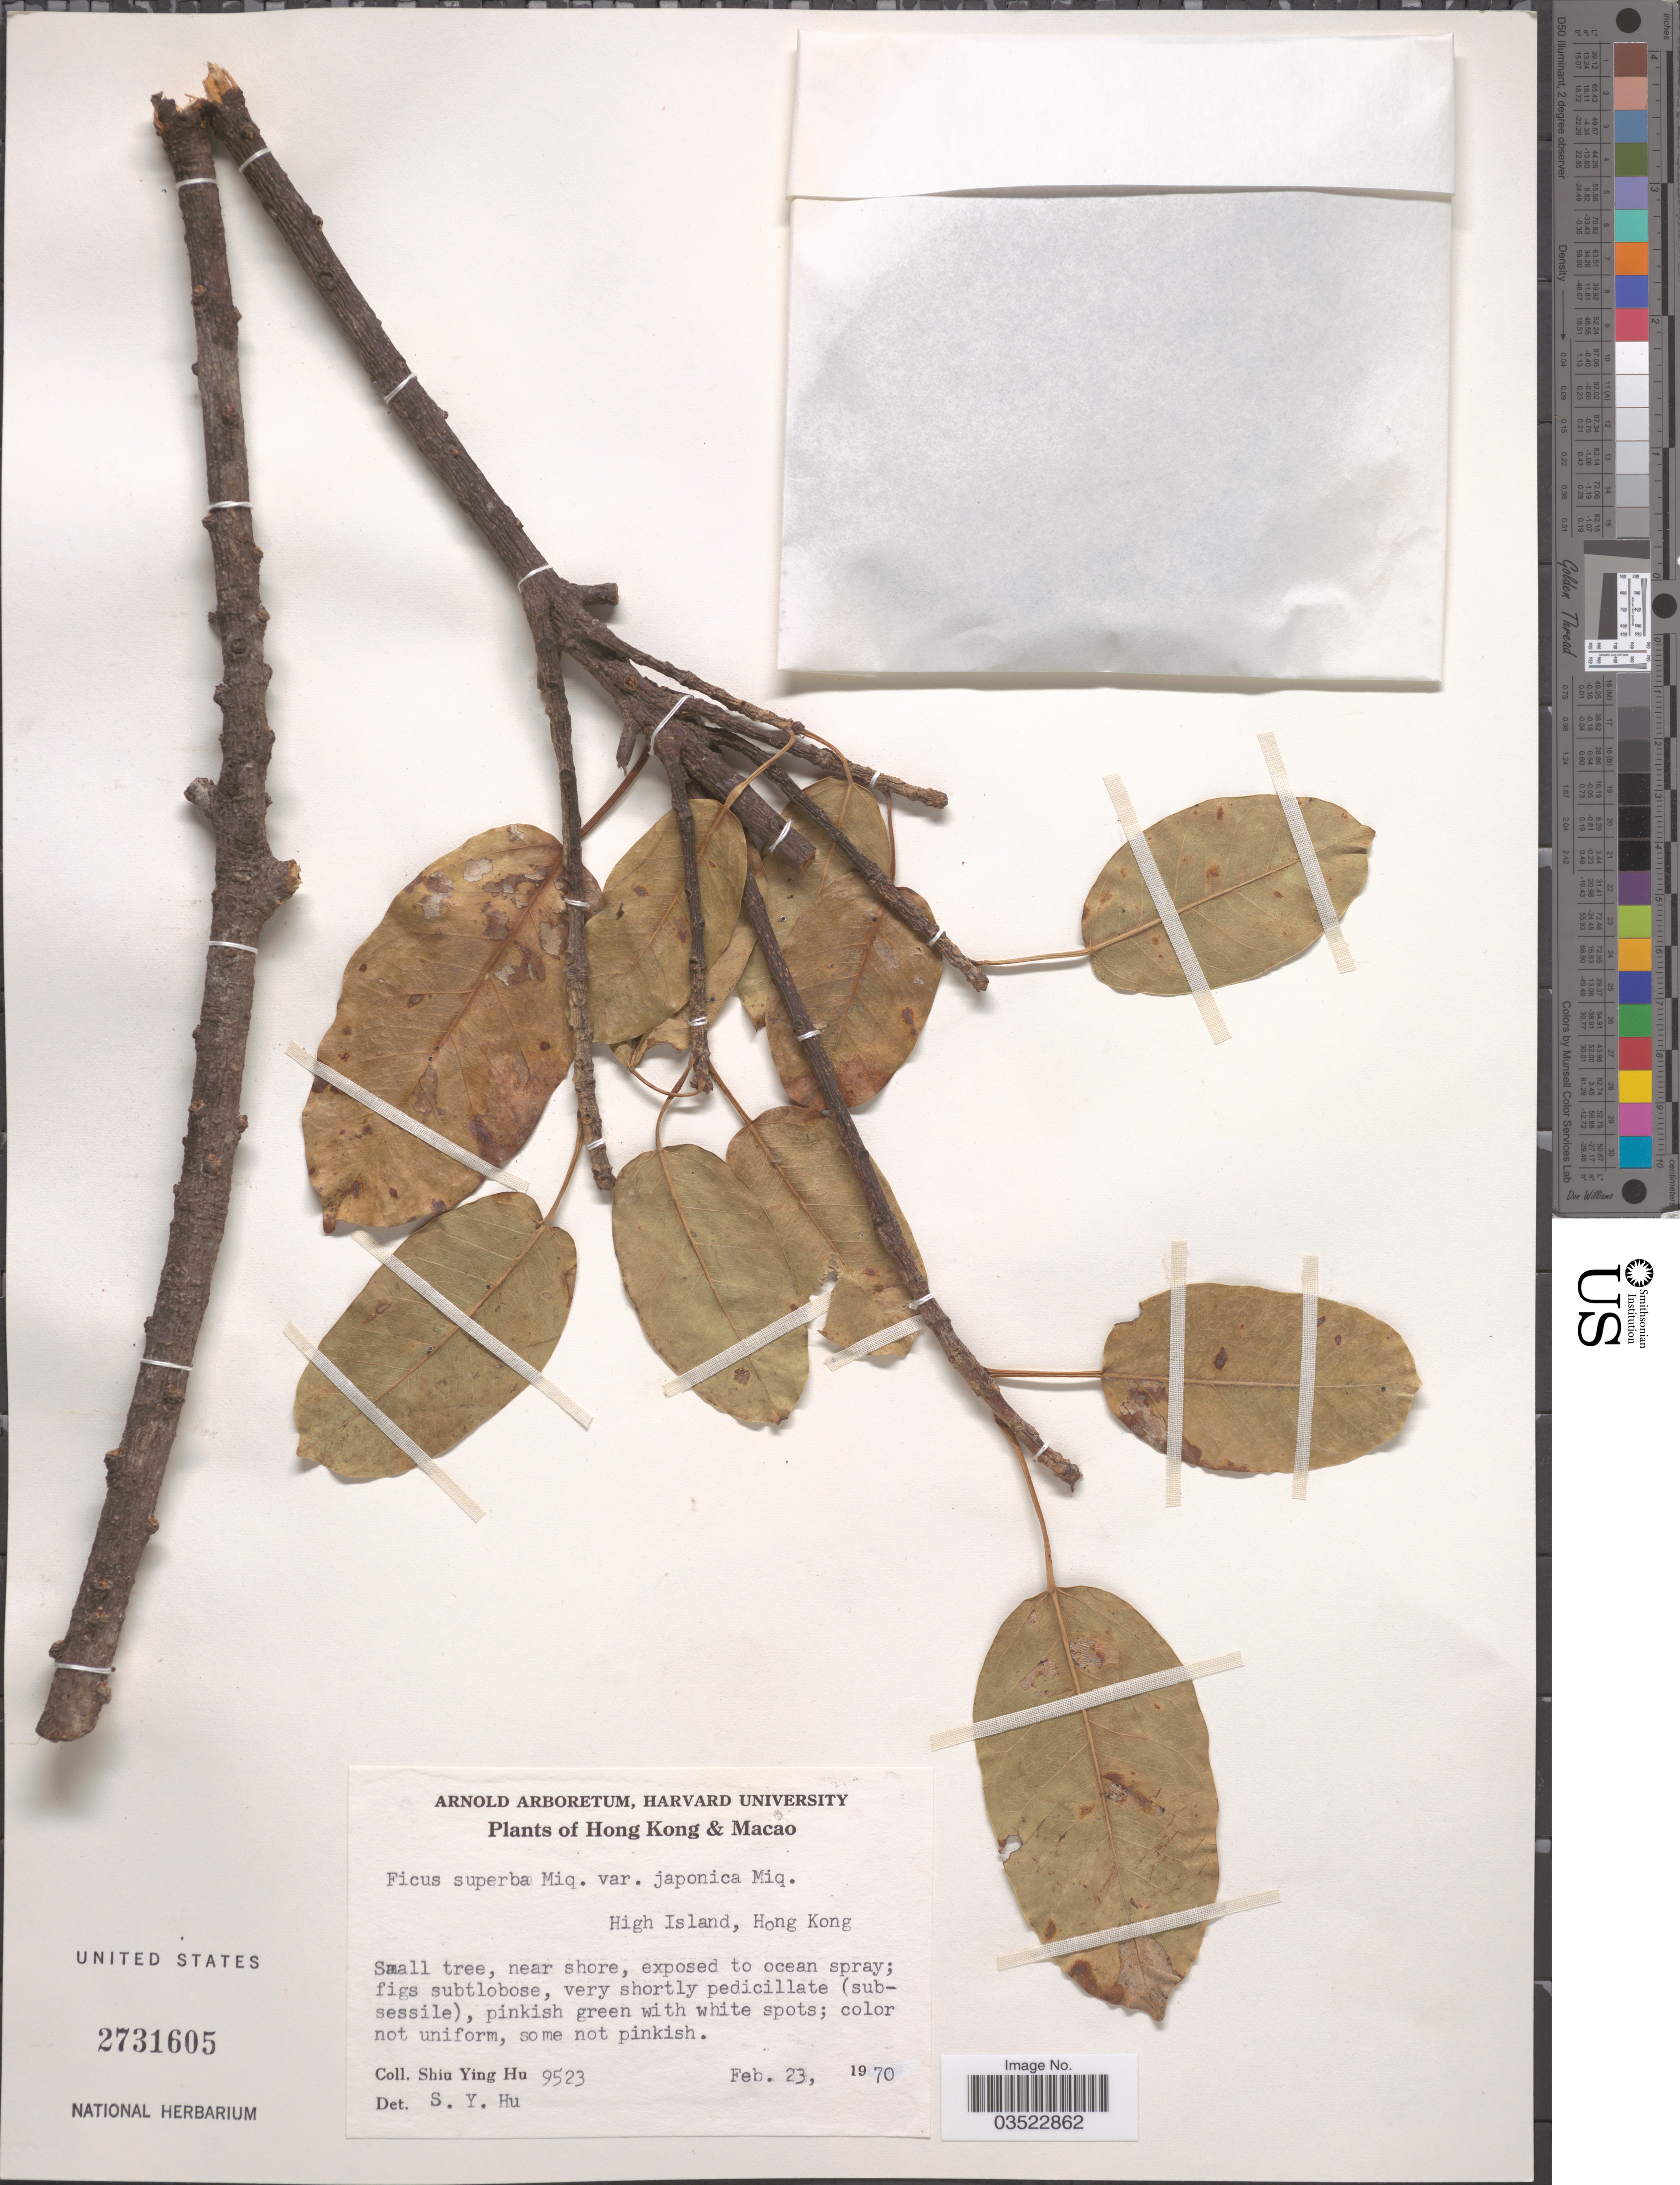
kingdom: Plantae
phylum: Tracheophyta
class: Magnoliopsida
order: Rosales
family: Moraceae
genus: Ficus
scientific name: Ficus superba var. japonica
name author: Miq.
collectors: S. Y. Hu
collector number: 9523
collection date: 1970-02-23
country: China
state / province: Hong Kong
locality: High Island.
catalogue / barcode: US 2731605